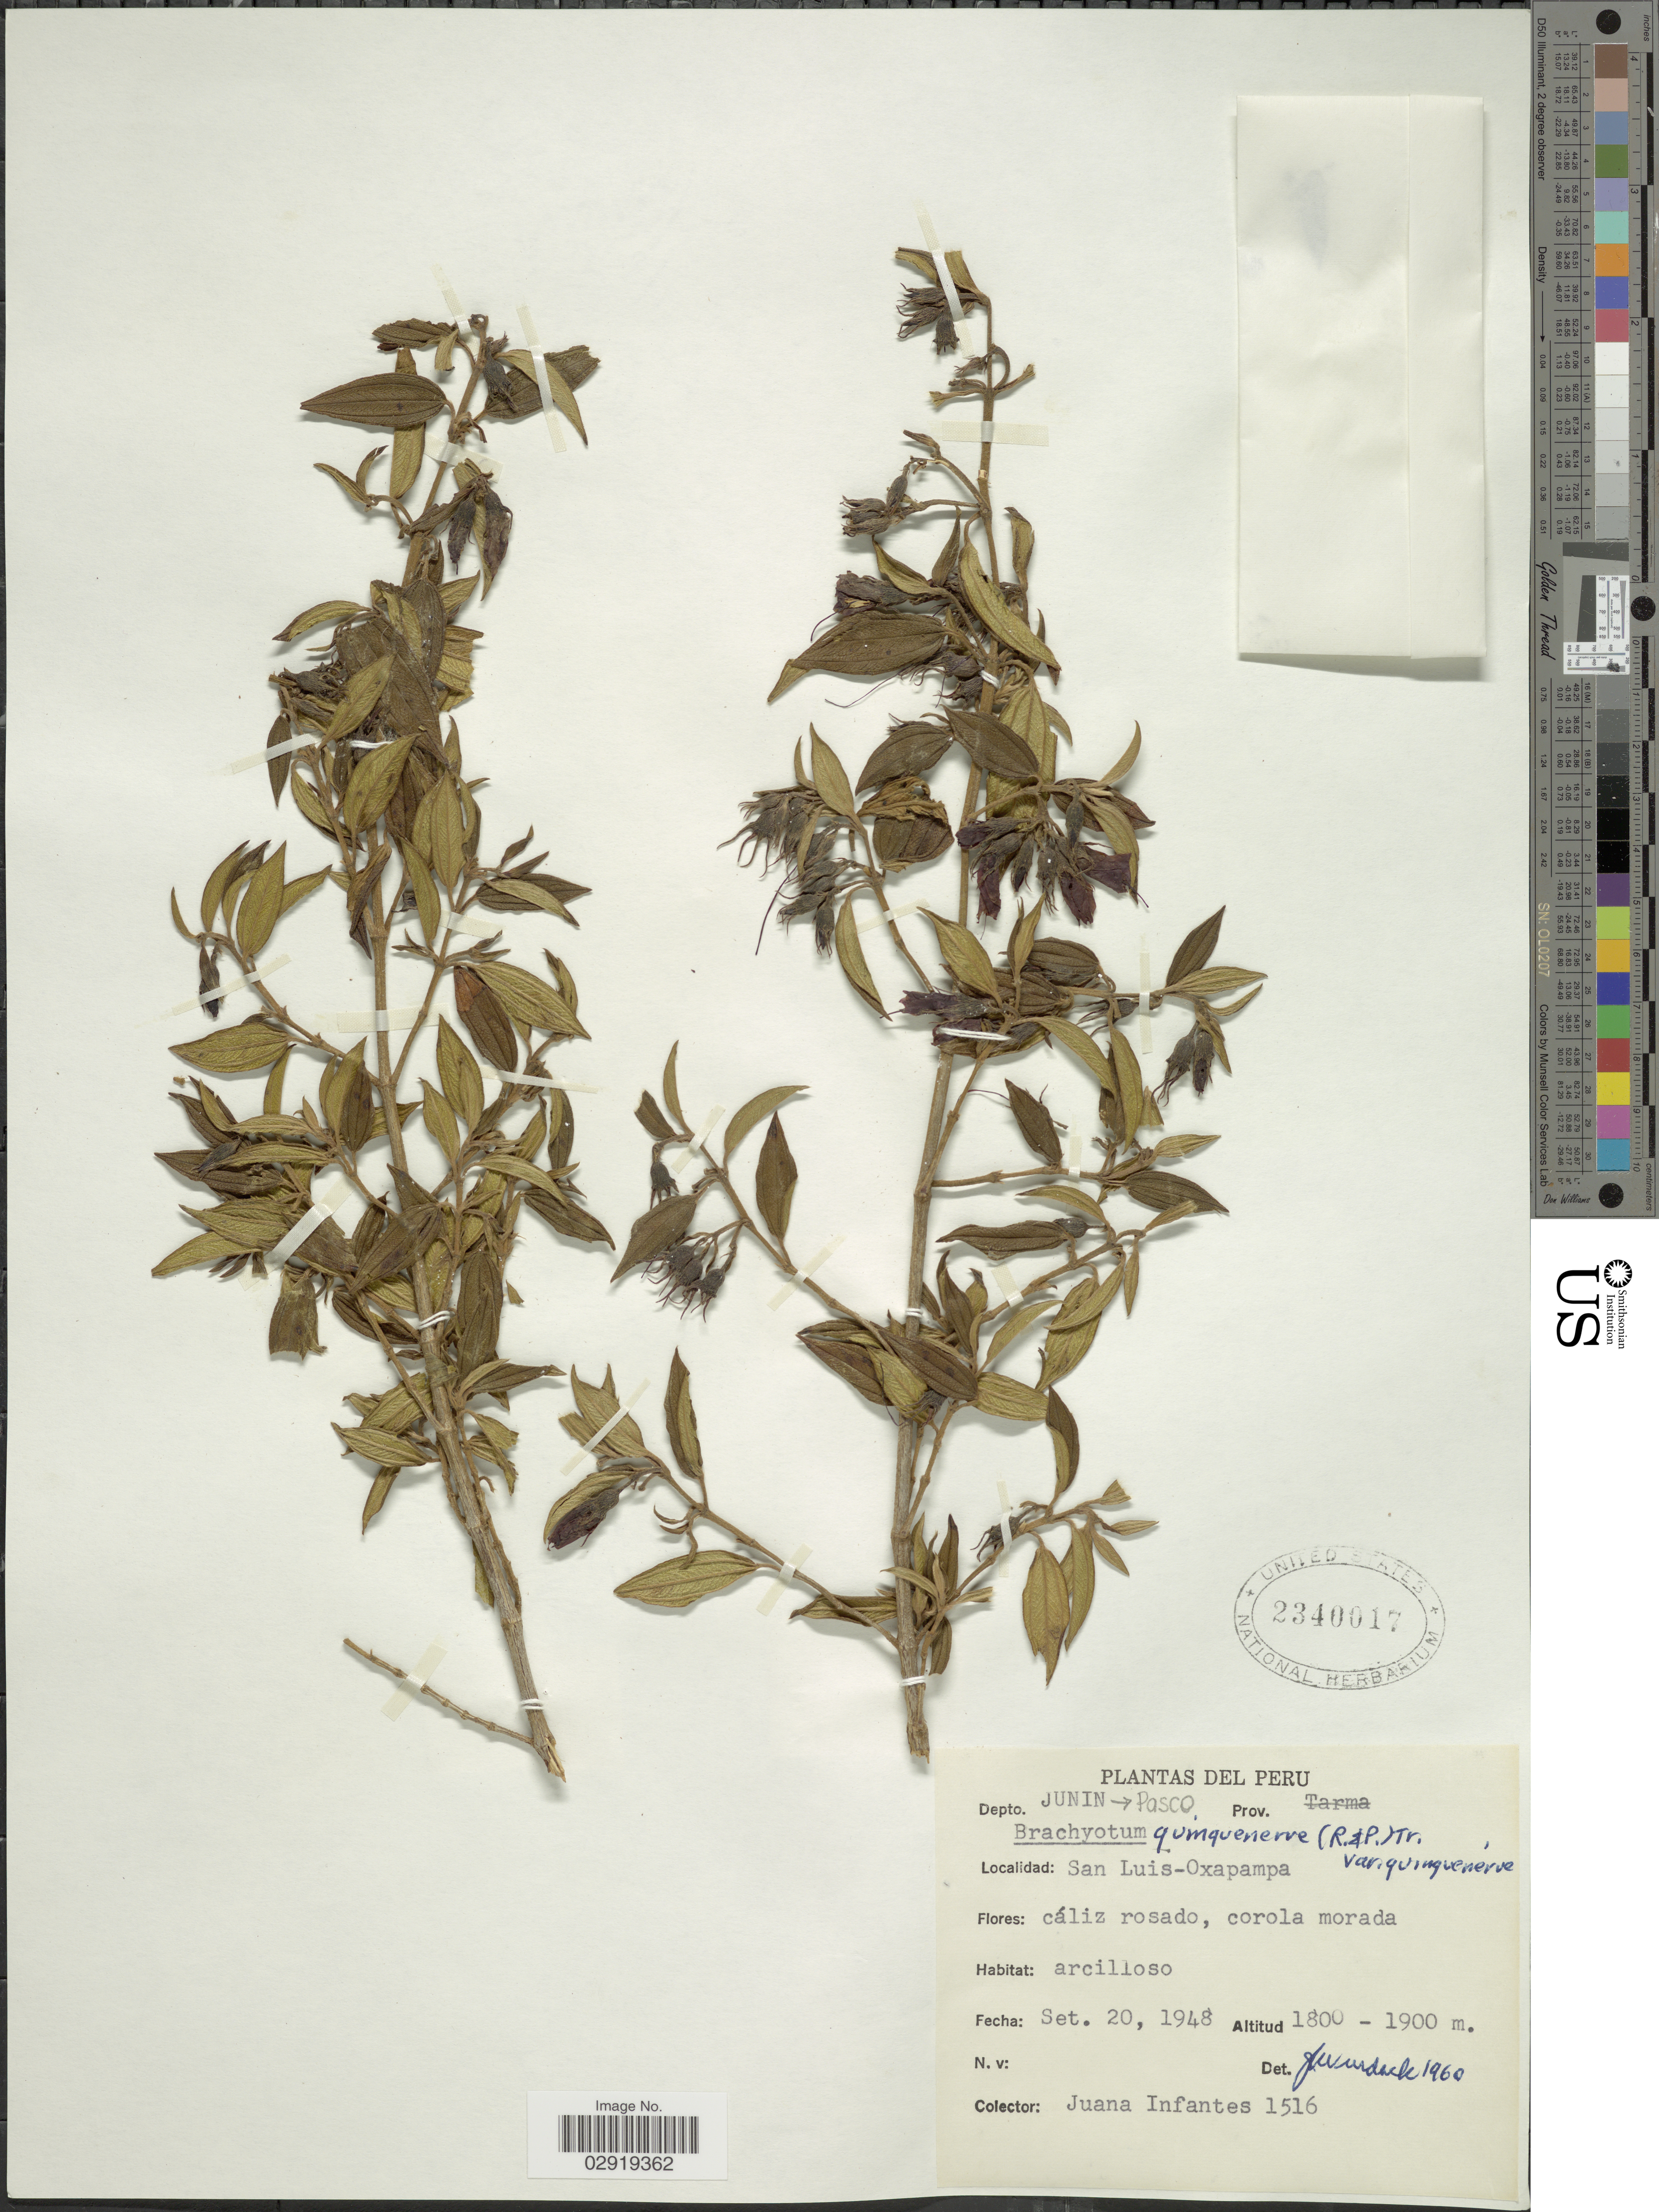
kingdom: Plantae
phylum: Tracheophyta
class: Magnoliopsida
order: Myrtales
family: Melastomataceae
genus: Brachyotum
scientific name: Brachyotum quinquenerve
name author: (Ruiz & Pav.) Triana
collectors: J. Infantes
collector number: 1516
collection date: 1948-09-20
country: Peru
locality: Depto. Junin-Pasco. San Luis-Oxapampa.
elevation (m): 1800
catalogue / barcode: US 2340017